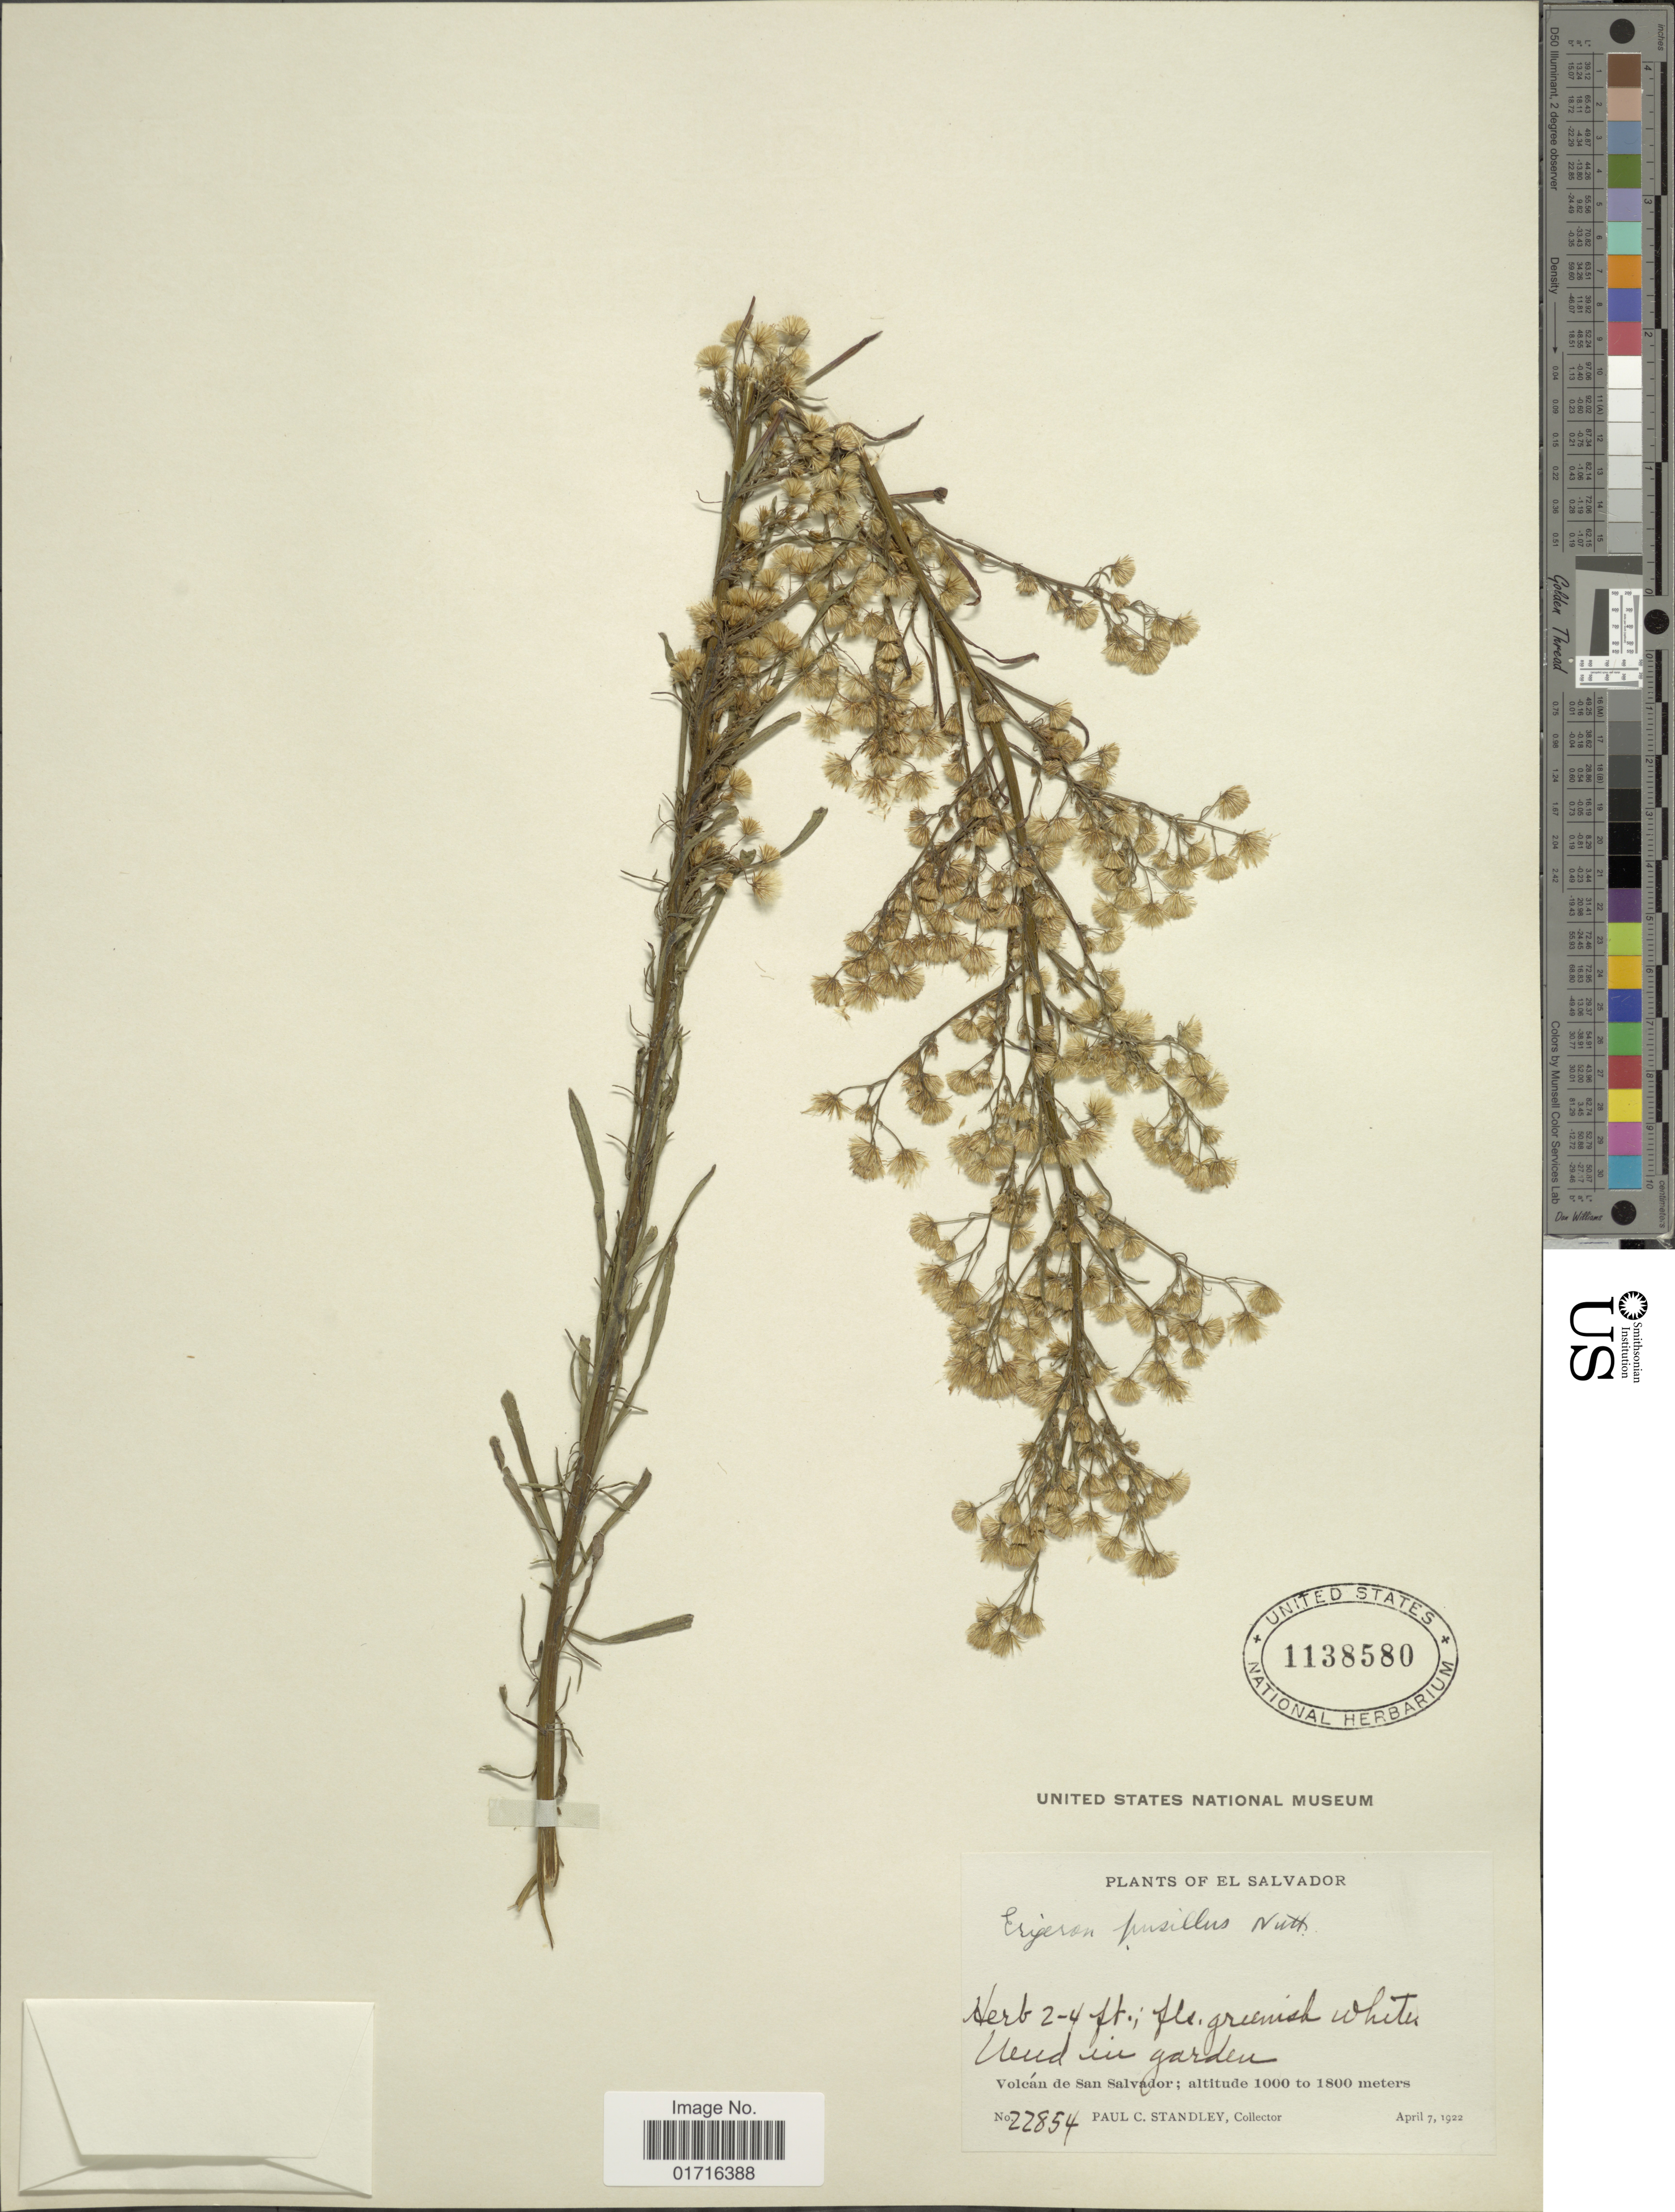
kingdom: Plantae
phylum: Tracheophyta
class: Magnoliopsida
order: Asterales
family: Asteraceae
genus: Conyza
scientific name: Conyza canadensis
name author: (L.) Cronq.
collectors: P. C. Standley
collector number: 22854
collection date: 1922-04-07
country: El Salvador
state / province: San Salvador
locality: Volcan de San Salvador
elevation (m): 1000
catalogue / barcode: US 1138580